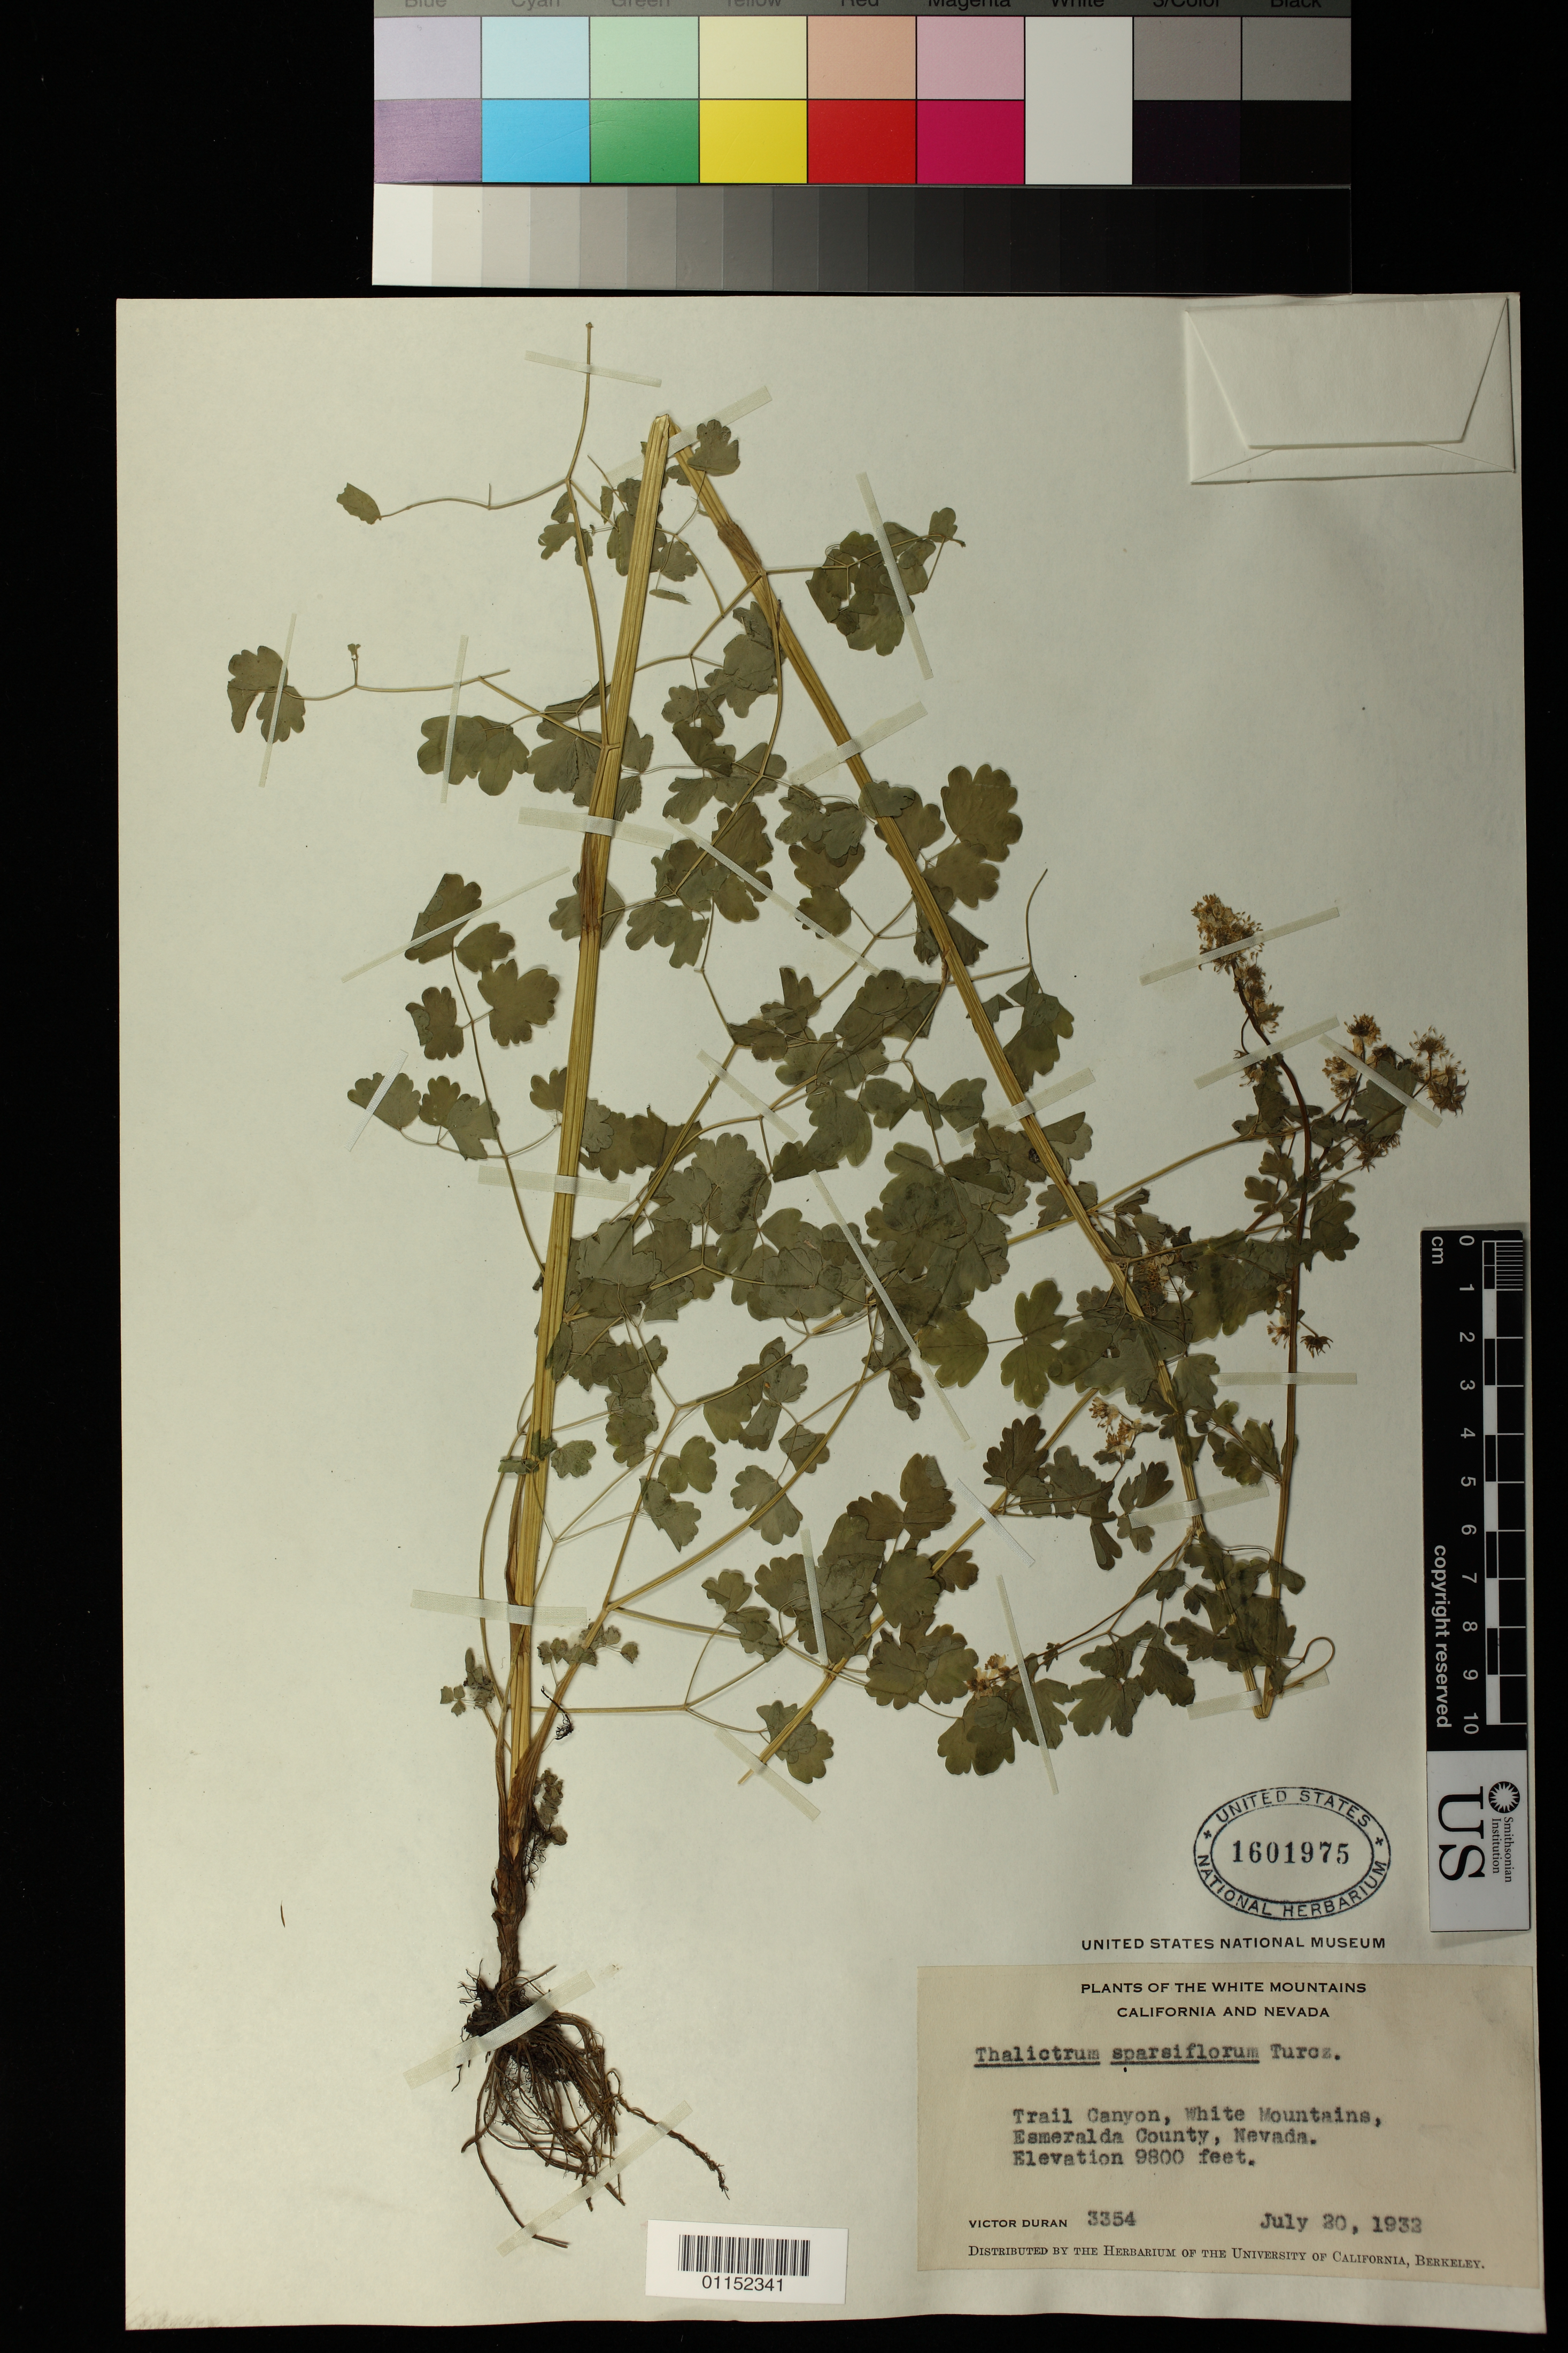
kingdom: Plantae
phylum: Tracheophyta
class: Magnoliopsida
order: Ranunculales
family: Ranunculaceae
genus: Thalictrum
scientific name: Thalictrum sparsiflorum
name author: Turcz. ex Fisch. & C.A. Mey.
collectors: V. Duran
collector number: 3354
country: United States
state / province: Nevada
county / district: Esmeralda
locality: Trail Canyon, White Mountains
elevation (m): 2987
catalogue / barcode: US 1601975